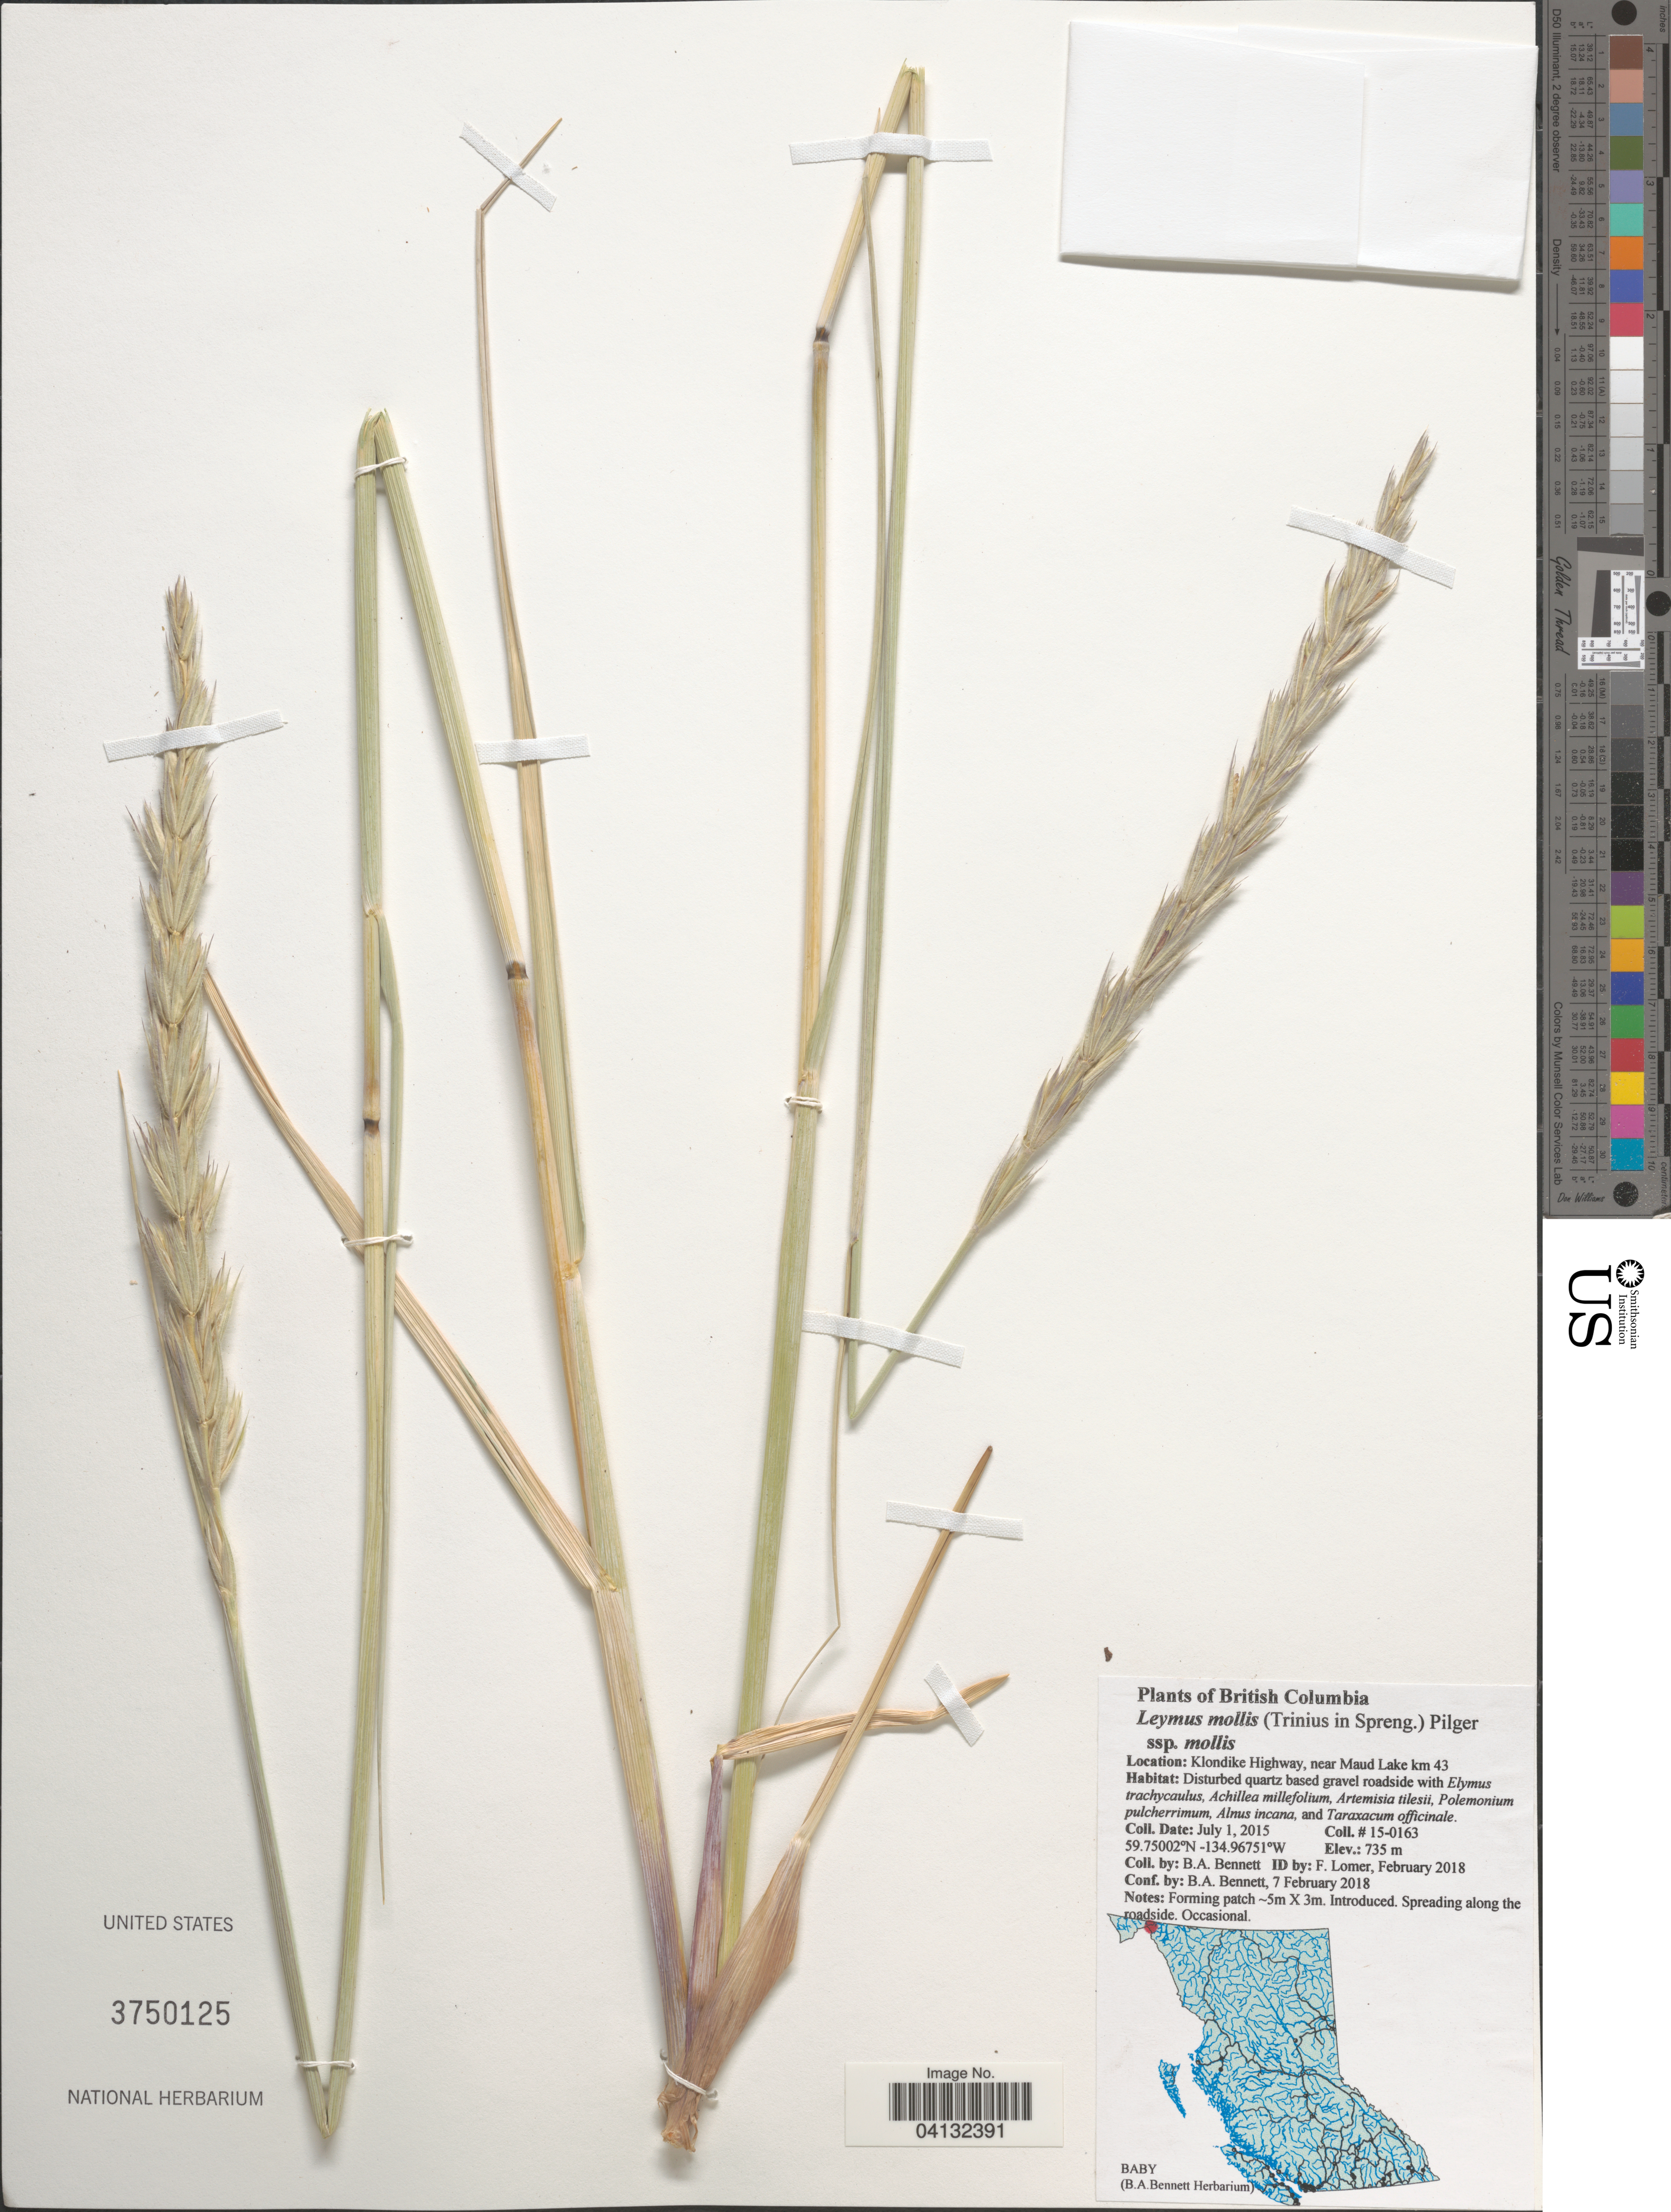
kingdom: Plantae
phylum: Tracheophyta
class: Liliopsida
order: Poales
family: Poaceae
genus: Leymus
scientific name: Leymus mollis subsp. mollis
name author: (Trin.) Pilg.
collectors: B. A. Bennett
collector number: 15-0163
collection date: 2015-07-01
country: Canada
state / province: British Columbia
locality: Klondike Highway, near Maud Lake km 43.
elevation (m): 735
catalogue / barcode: US 3750125